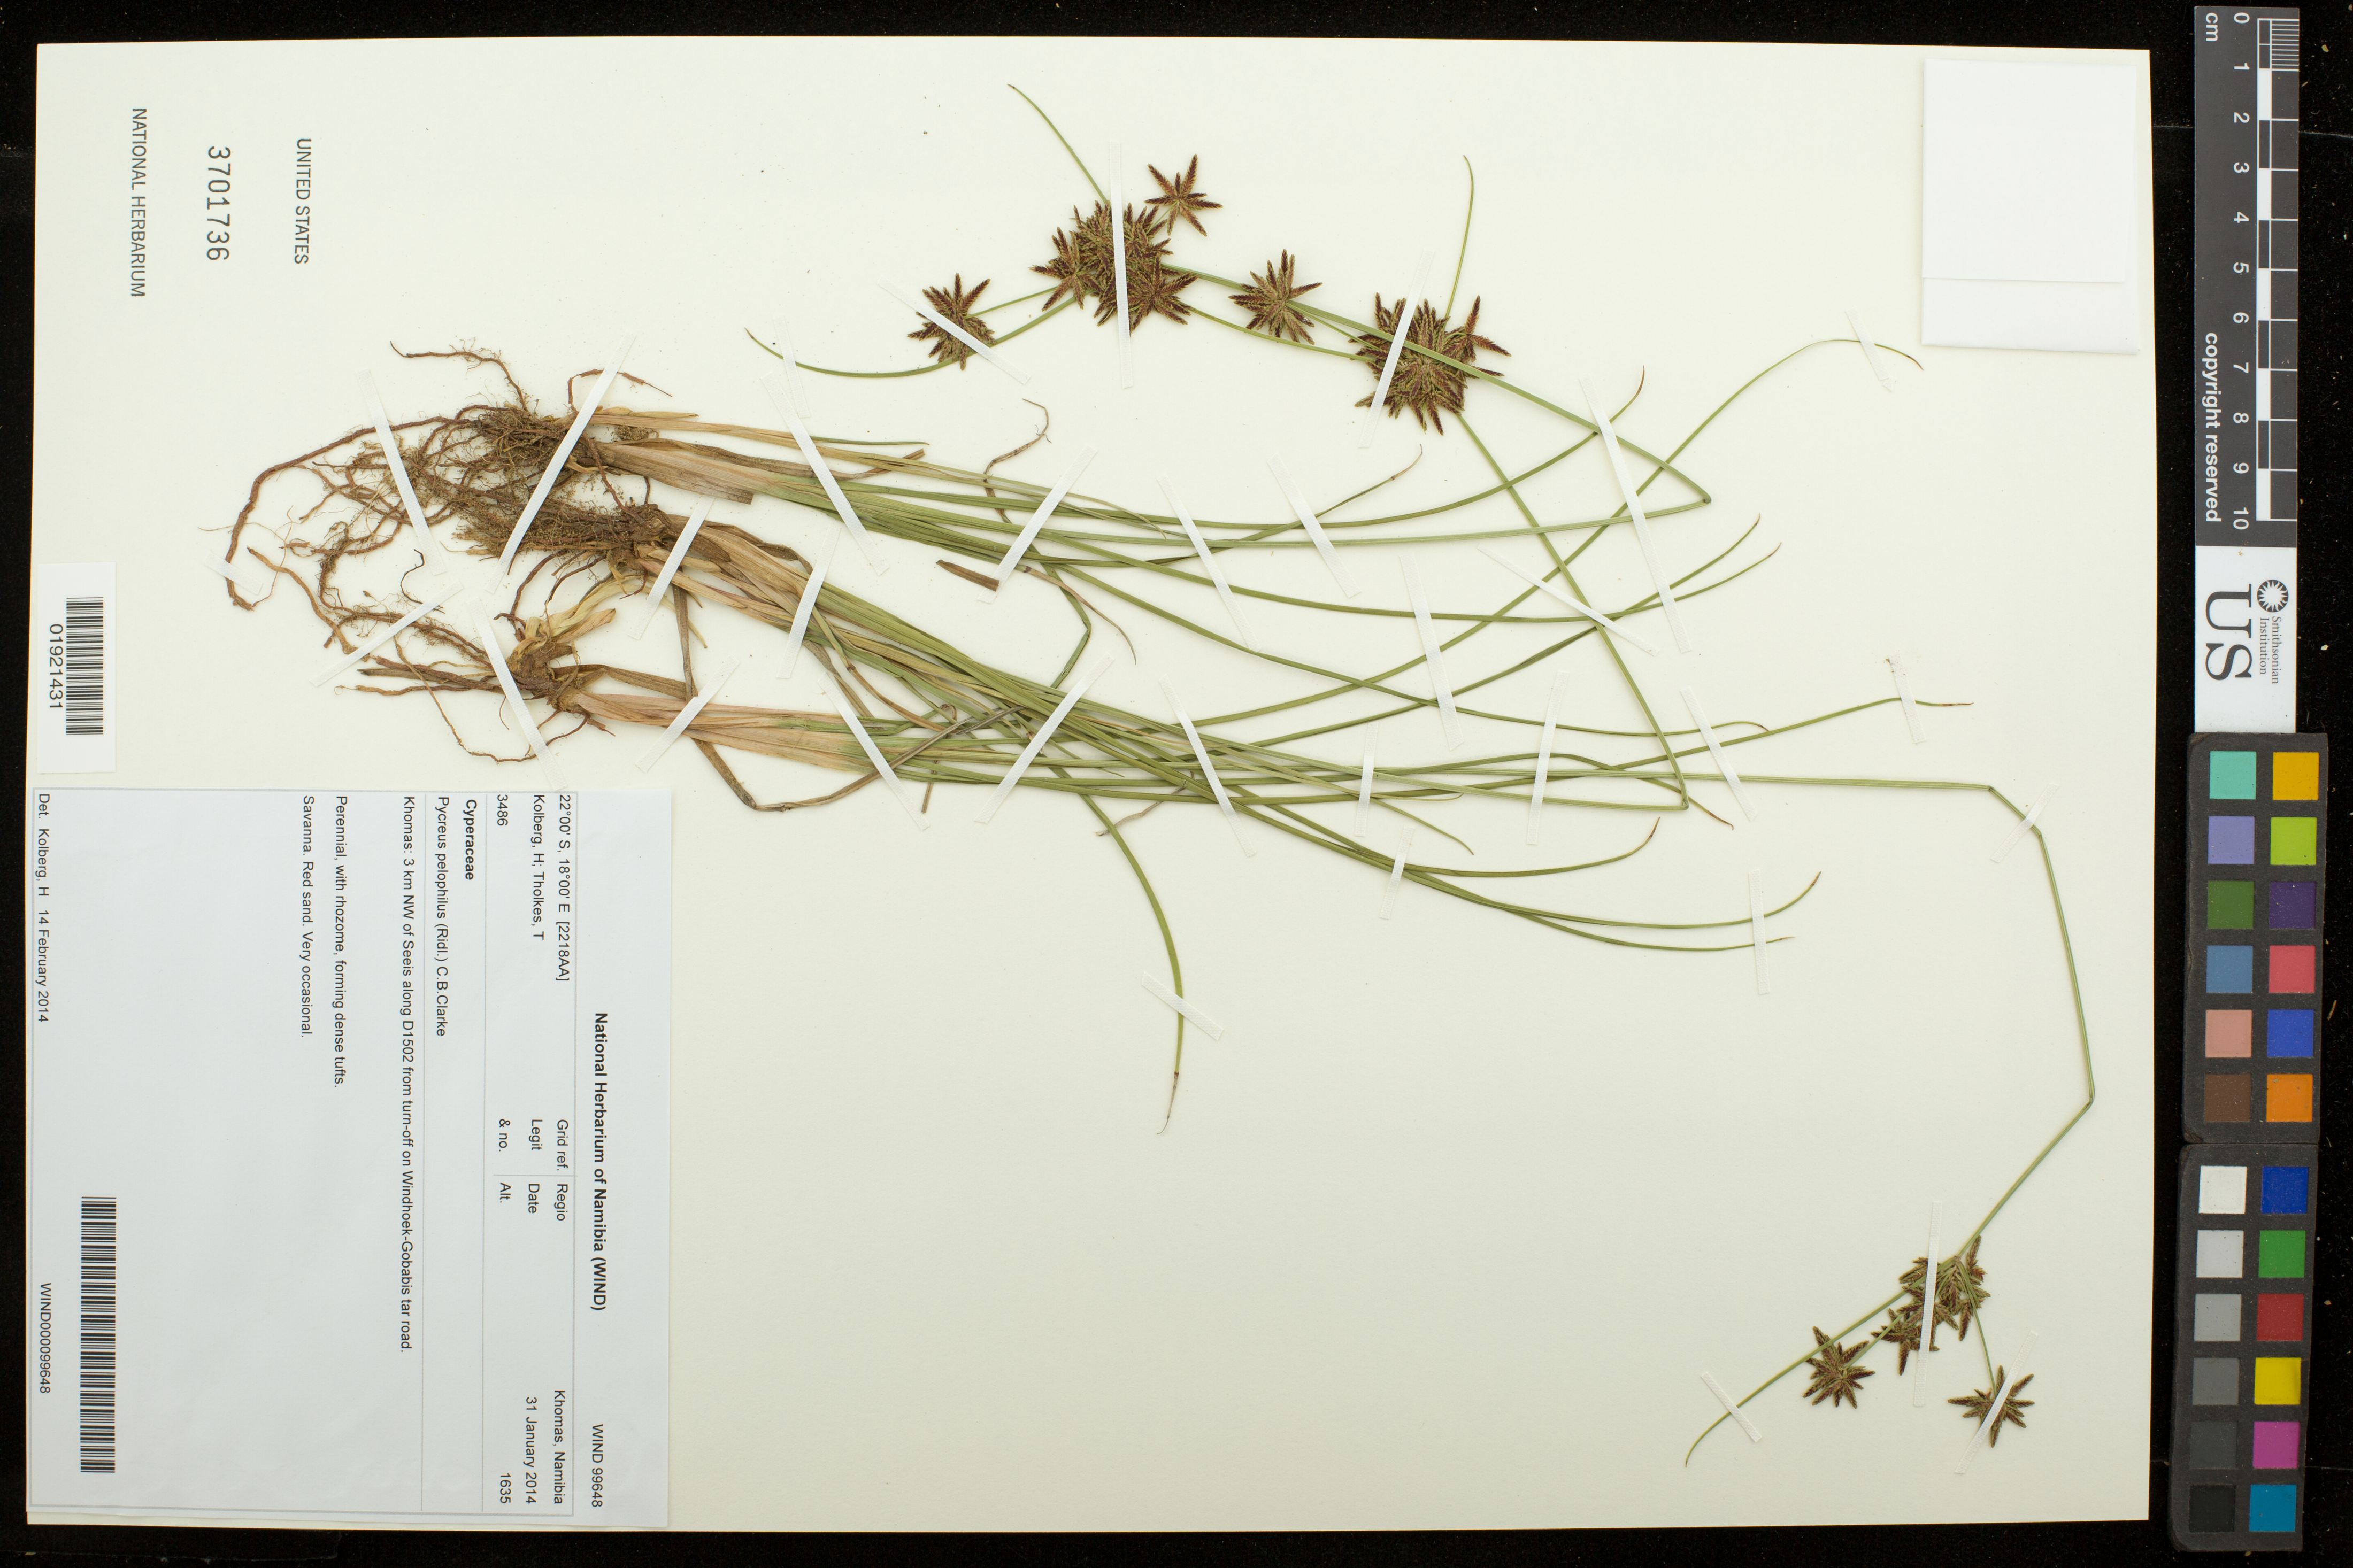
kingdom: Plantae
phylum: Tracheophyta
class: Liliopsida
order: Poales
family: Cyperaceae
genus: Cyperus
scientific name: Cyperus sp.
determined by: Strong, Mark T., (BOT), Smithsonian Institution - National Museum of Natural History (UNITED STATES)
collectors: H. H. Kolberg & T. Tholkes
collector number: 3486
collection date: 2014-01-31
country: Namibia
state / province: Khomas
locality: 3 km NW of Seeis along D1502 from turn-off on Windhoek-Gobabis tar road.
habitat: Savanna. Red sand. Very occasional.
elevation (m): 1635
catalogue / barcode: US 3701736